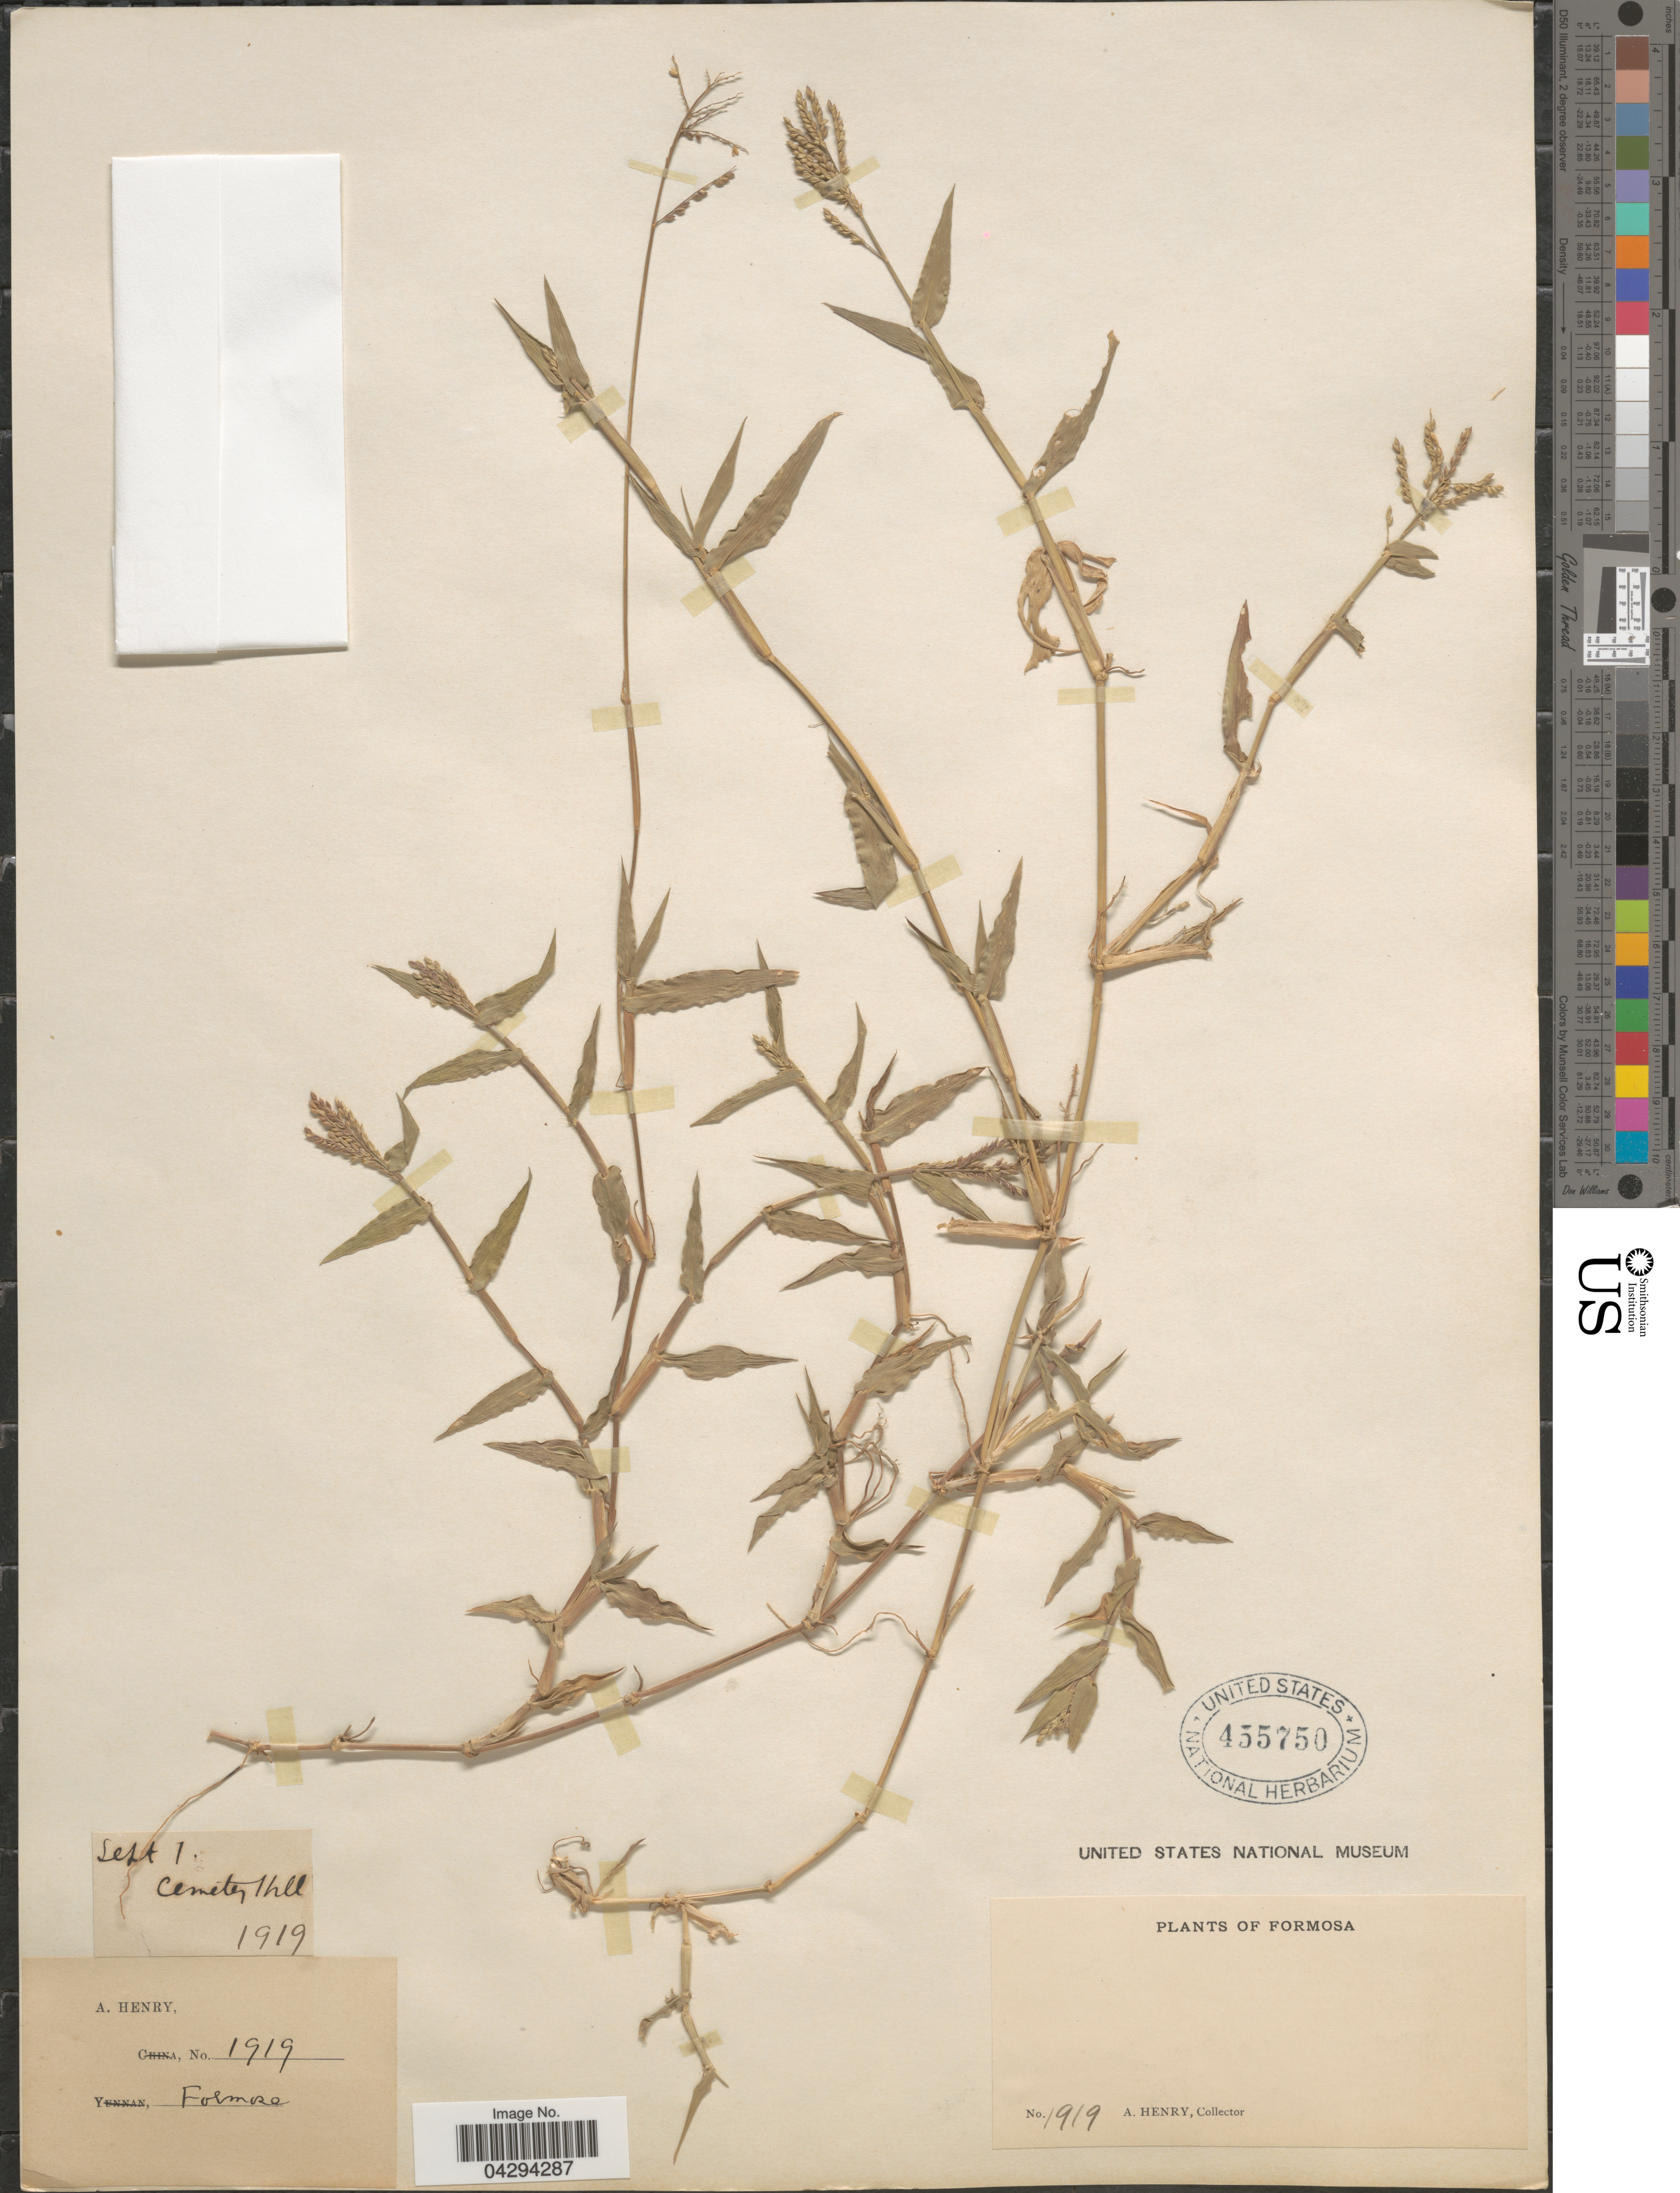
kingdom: Plantae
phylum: Tracheophyta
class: Liliopsida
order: Poales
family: Poaceae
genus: Urochloa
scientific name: Urochloa sp.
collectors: A. Henry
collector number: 1919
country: Taiwan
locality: Formosa.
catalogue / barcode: US 455750